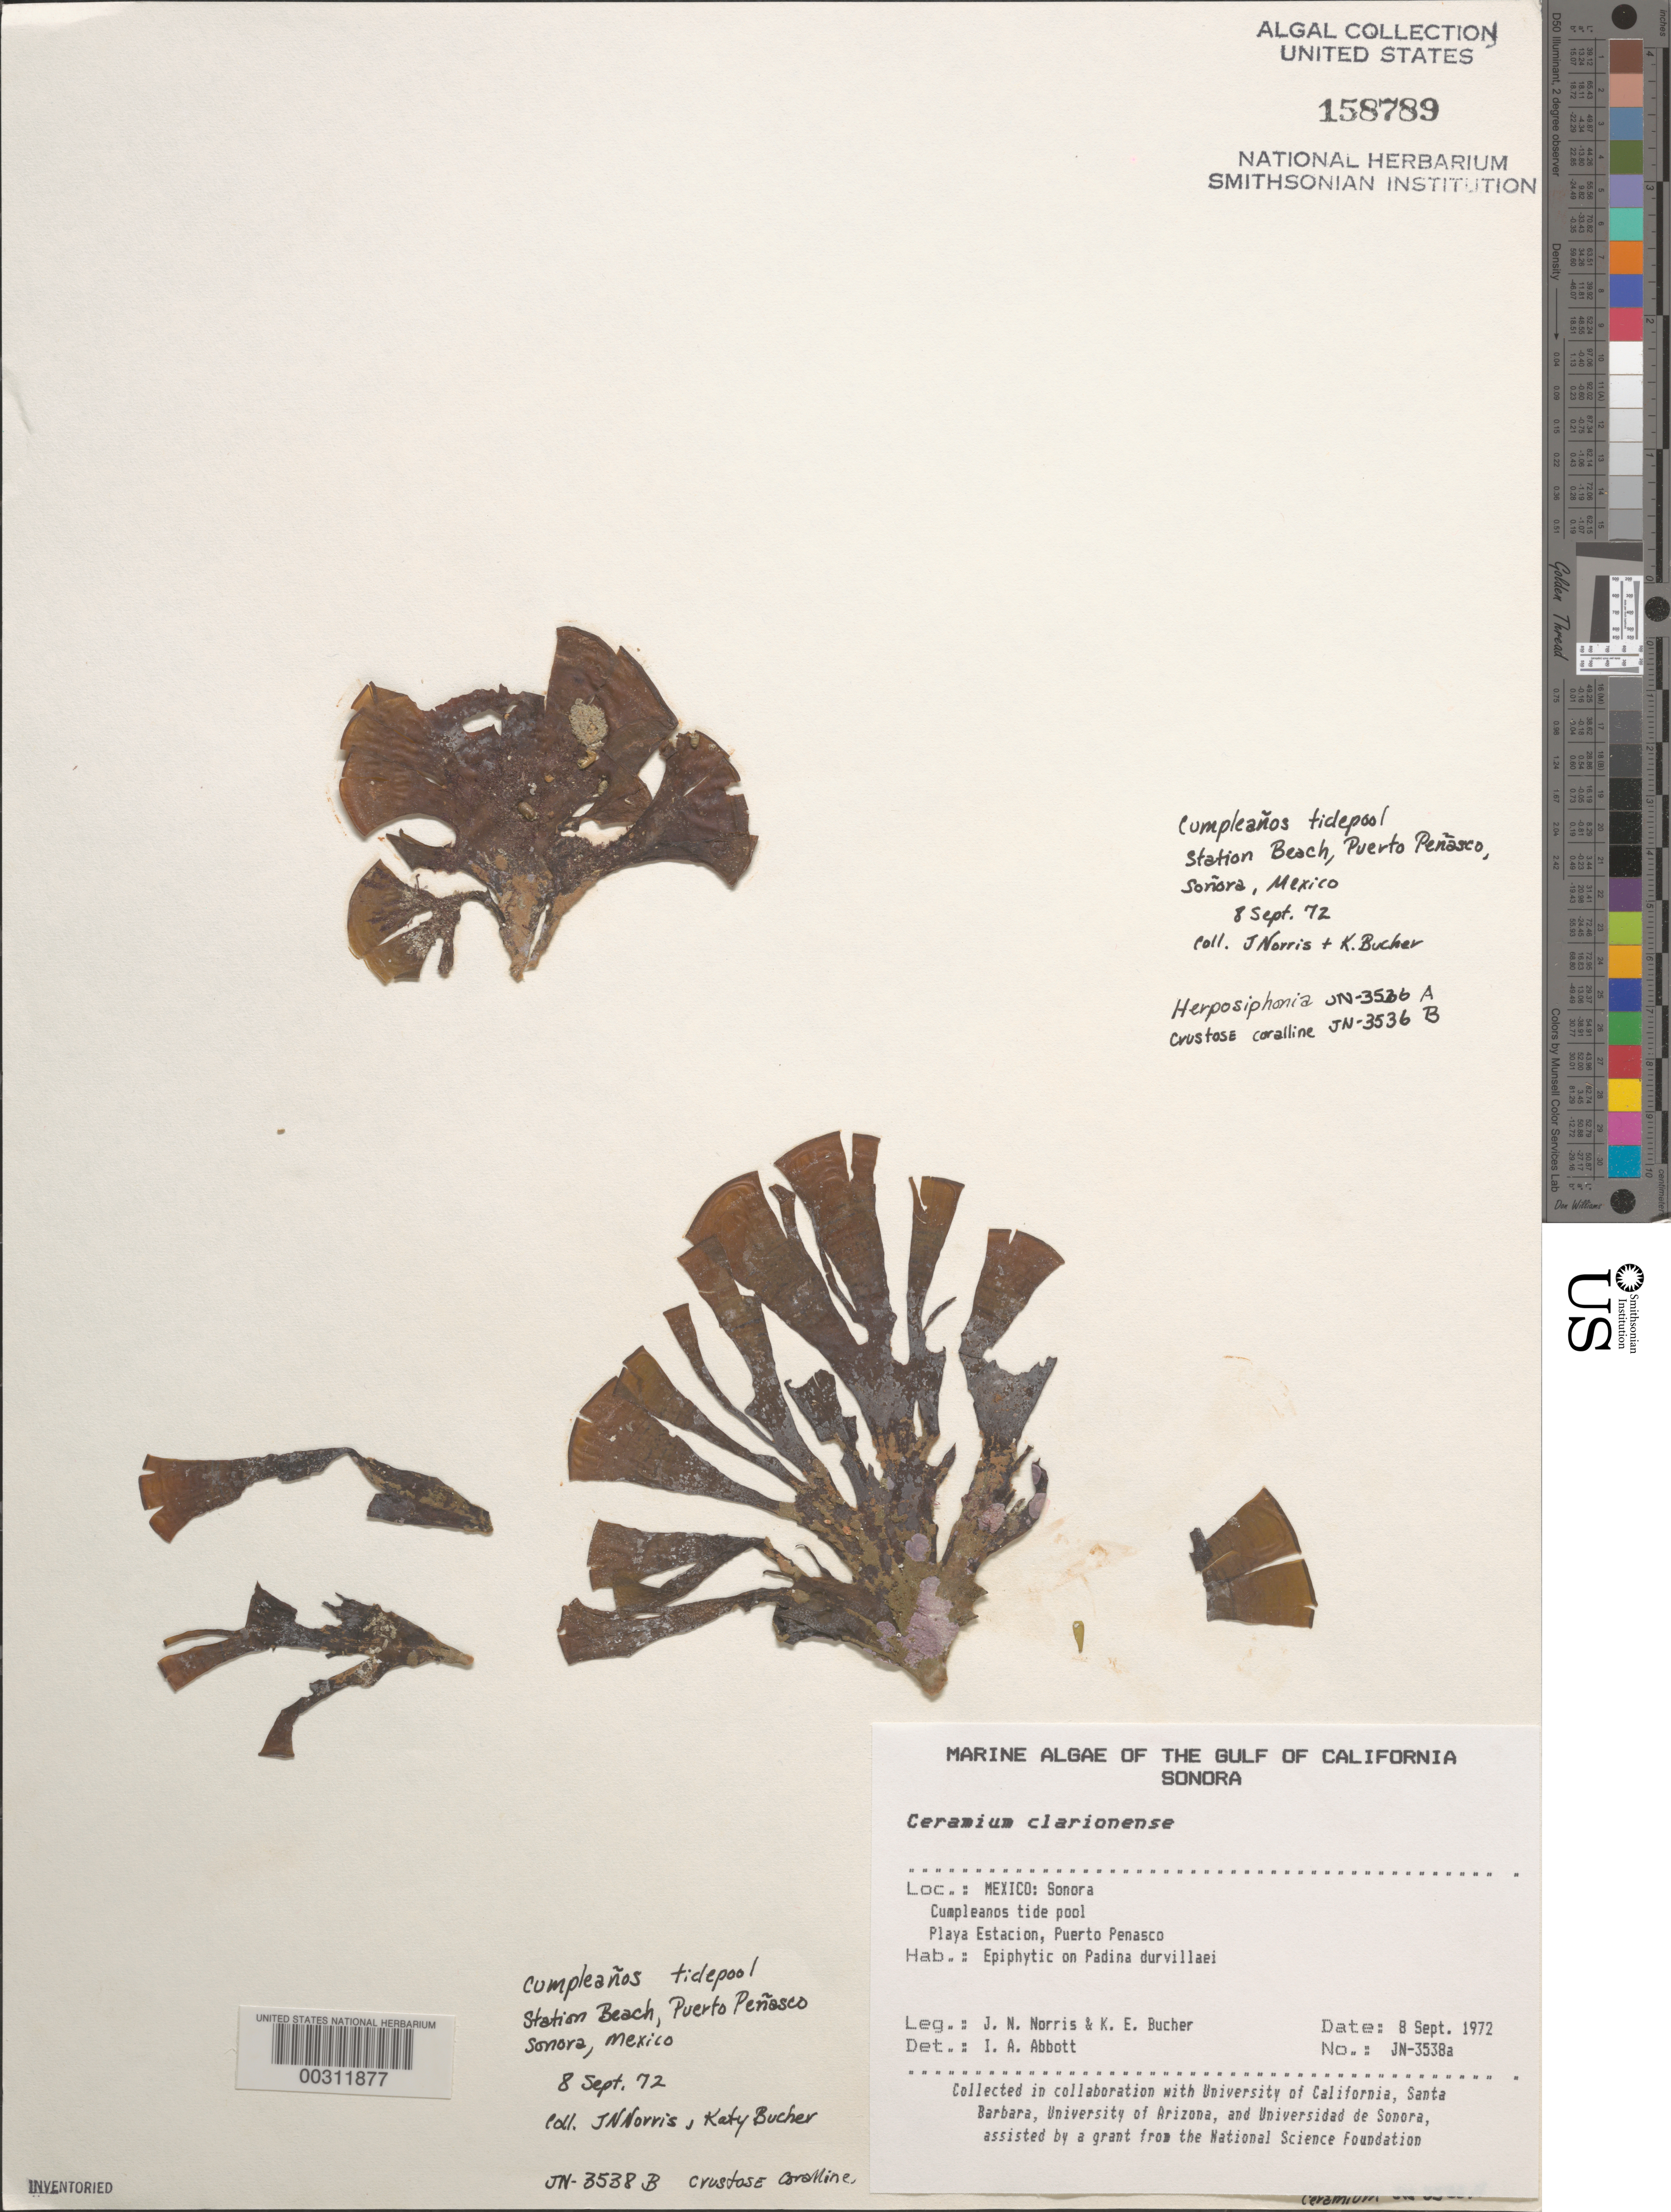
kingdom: Plantae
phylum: Rhodophyta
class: Florideophyceae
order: Ceramiales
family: Ceramiaceae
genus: Ceramium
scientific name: Ceramium clarionense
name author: Setch. & N.L. Gardner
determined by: Abbott, Isabella A.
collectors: J. N. Norris & K. E. Bucher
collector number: JN-3538a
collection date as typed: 08 Sep 1972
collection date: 1972-09-08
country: Mexico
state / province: Sonora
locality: Playa Estacion, Puerto Penasco, Cumpleanos tide pool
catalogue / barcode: US 158789